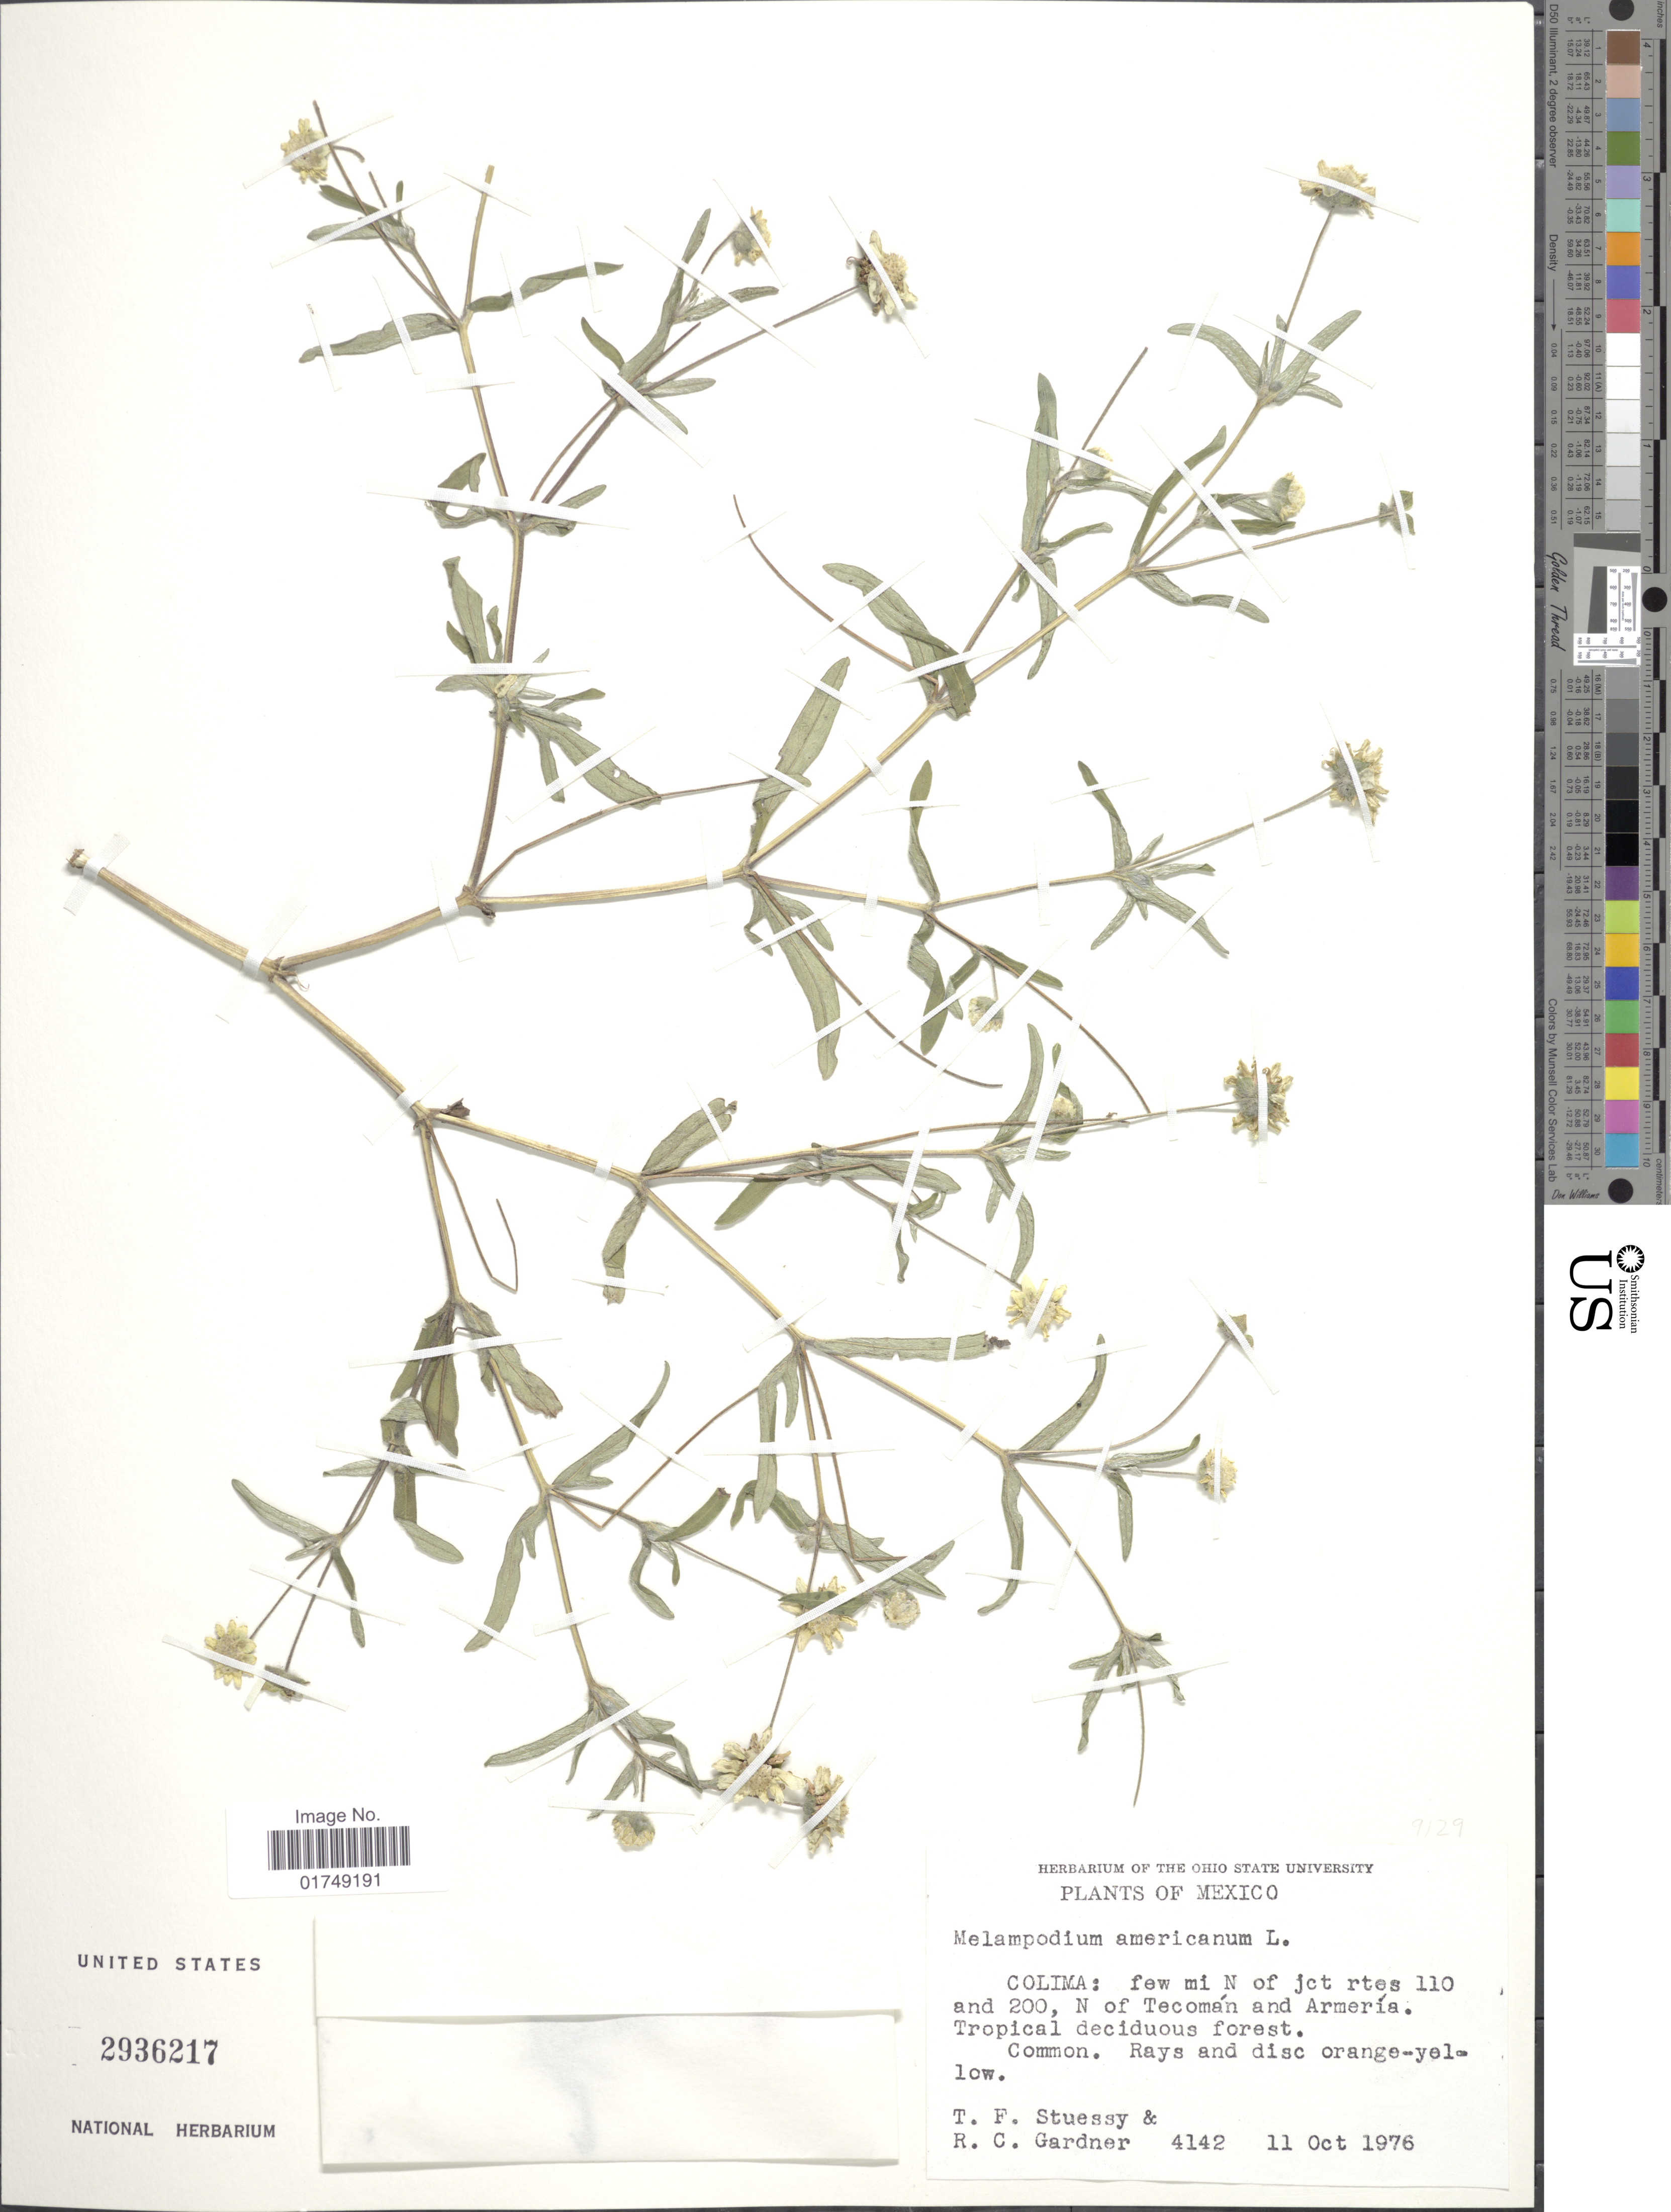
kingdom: Plantae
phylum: Tracheophyta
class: Magnoliopsida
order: Asterales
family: Asteraceae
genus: Melampodium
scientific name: Melampodium americanum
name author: L.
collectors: T. Stuessy & R. C. Gardner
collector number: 4142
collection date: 1976-10-11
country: Mexico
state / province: Colima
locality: Few mi N of jct rtes 110 and 200, N of Tecoman and Armeria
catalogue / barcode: US 2936217